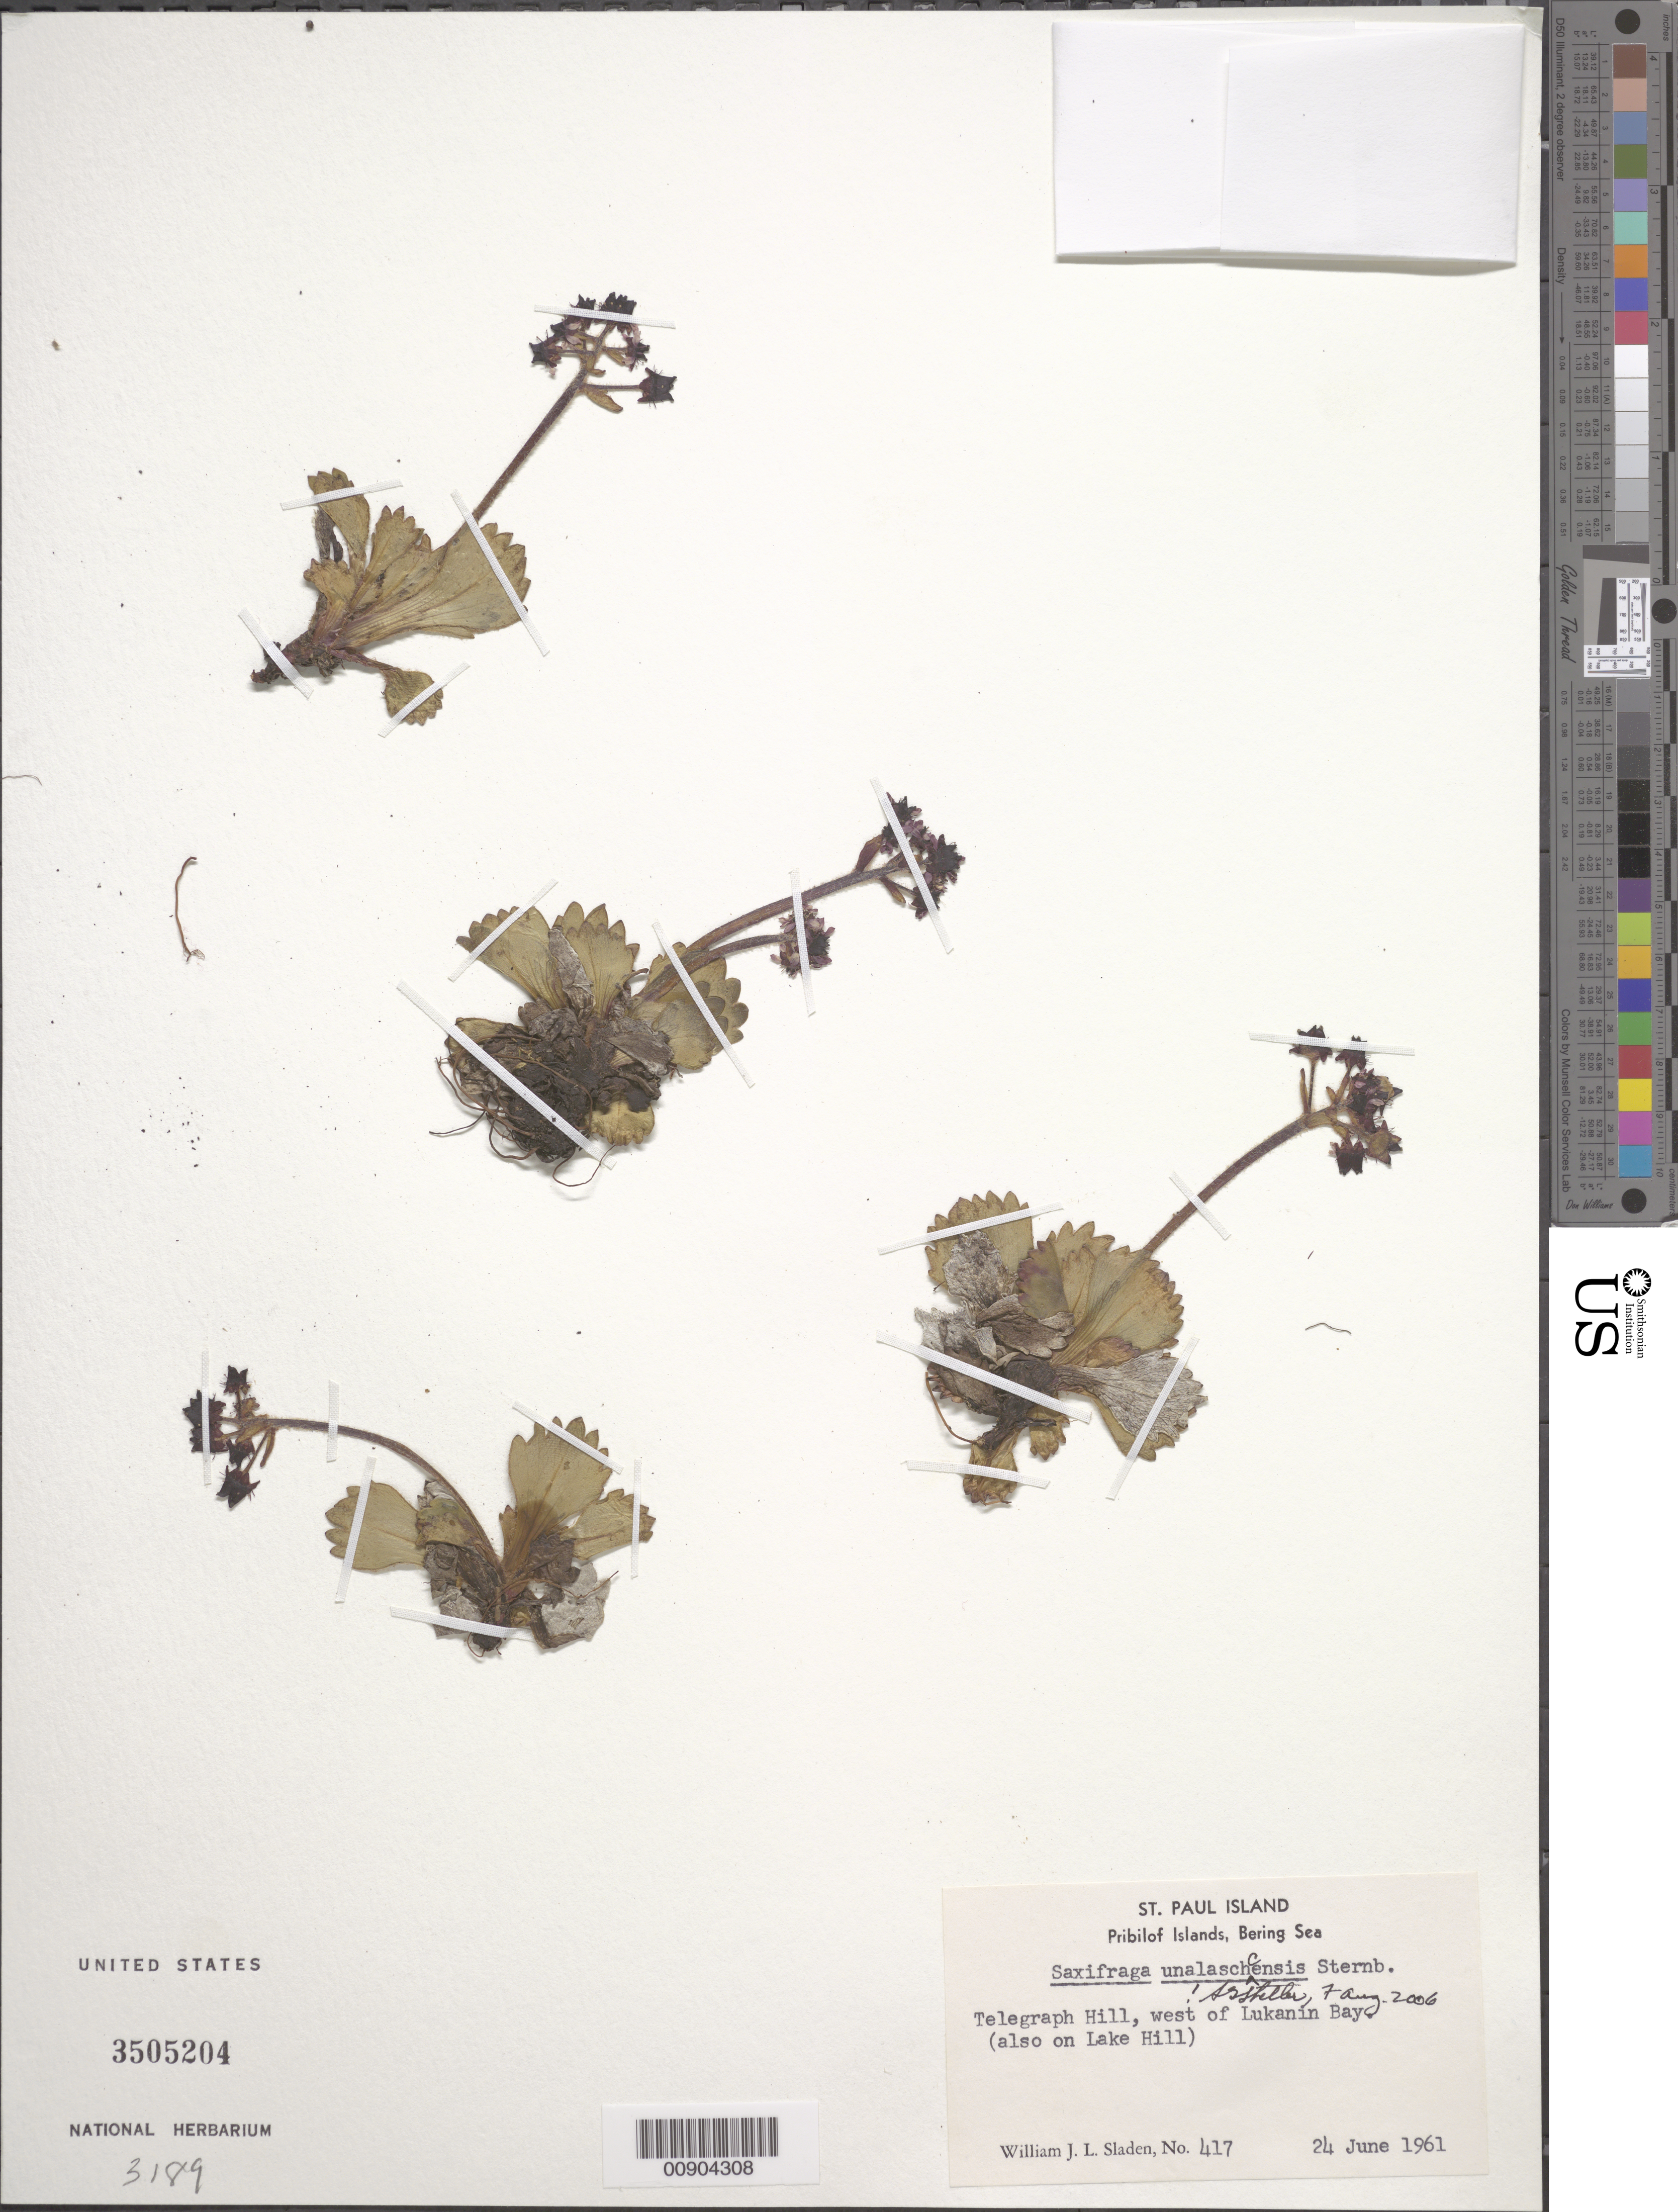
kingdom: Plantae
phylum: Tracheophyta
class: Magnoliopsida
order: Saxifragales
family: Saxifragaceae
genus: Micranthes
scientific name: Micranthes unalaschcensis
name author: (Sternb.) Gornall & H. Ohba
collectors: W. Sladen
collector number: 417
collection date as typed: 24 Jun 1961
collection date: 1961-06-24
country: United States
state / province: Alaska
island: St. Paul Island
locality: Telegraph Hill, west of Lukanin Bay (also on Lake Hill)., Bering Sea, Pribilof Islands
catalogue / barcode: US 3505204